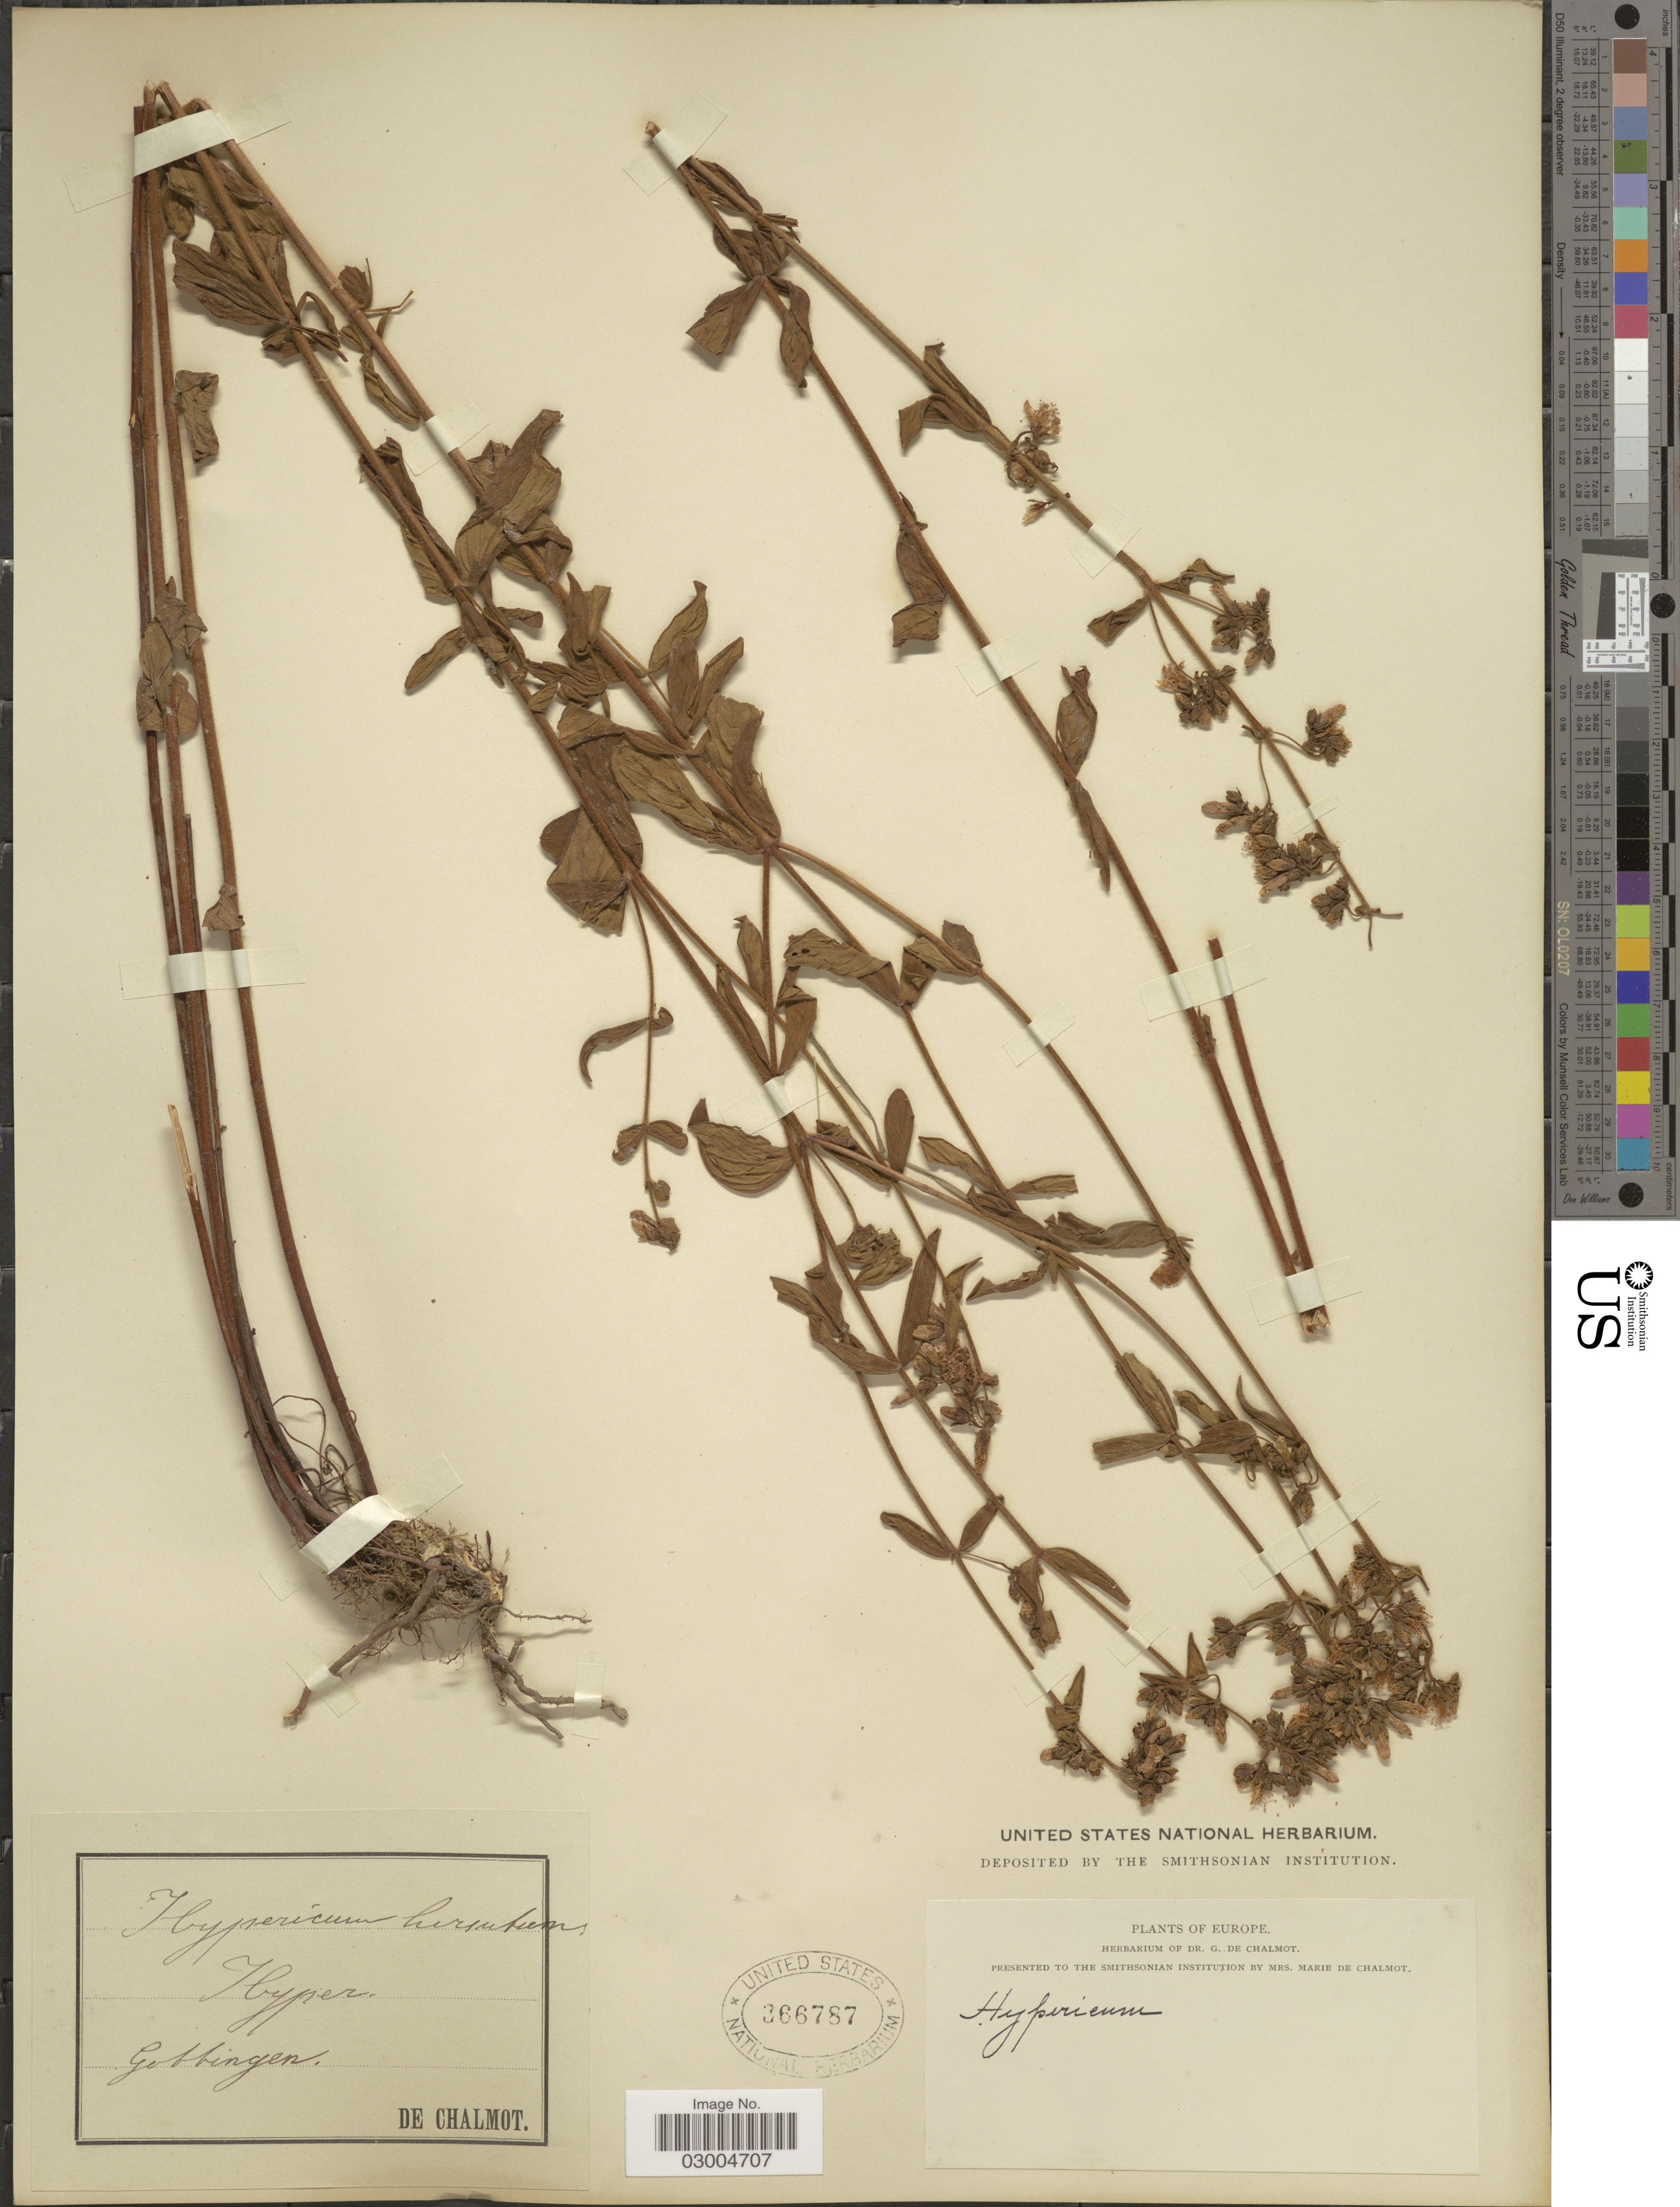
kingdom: Plantae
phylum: Tracheophyta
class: Magnoliopsida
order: Malpighiales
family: Hypericaceae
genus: Hypericum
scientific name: Hypericum hirsutum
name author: L.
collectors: G. de Chalmot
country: Germany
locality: Europe. Gottingen.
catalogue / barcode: US 366787